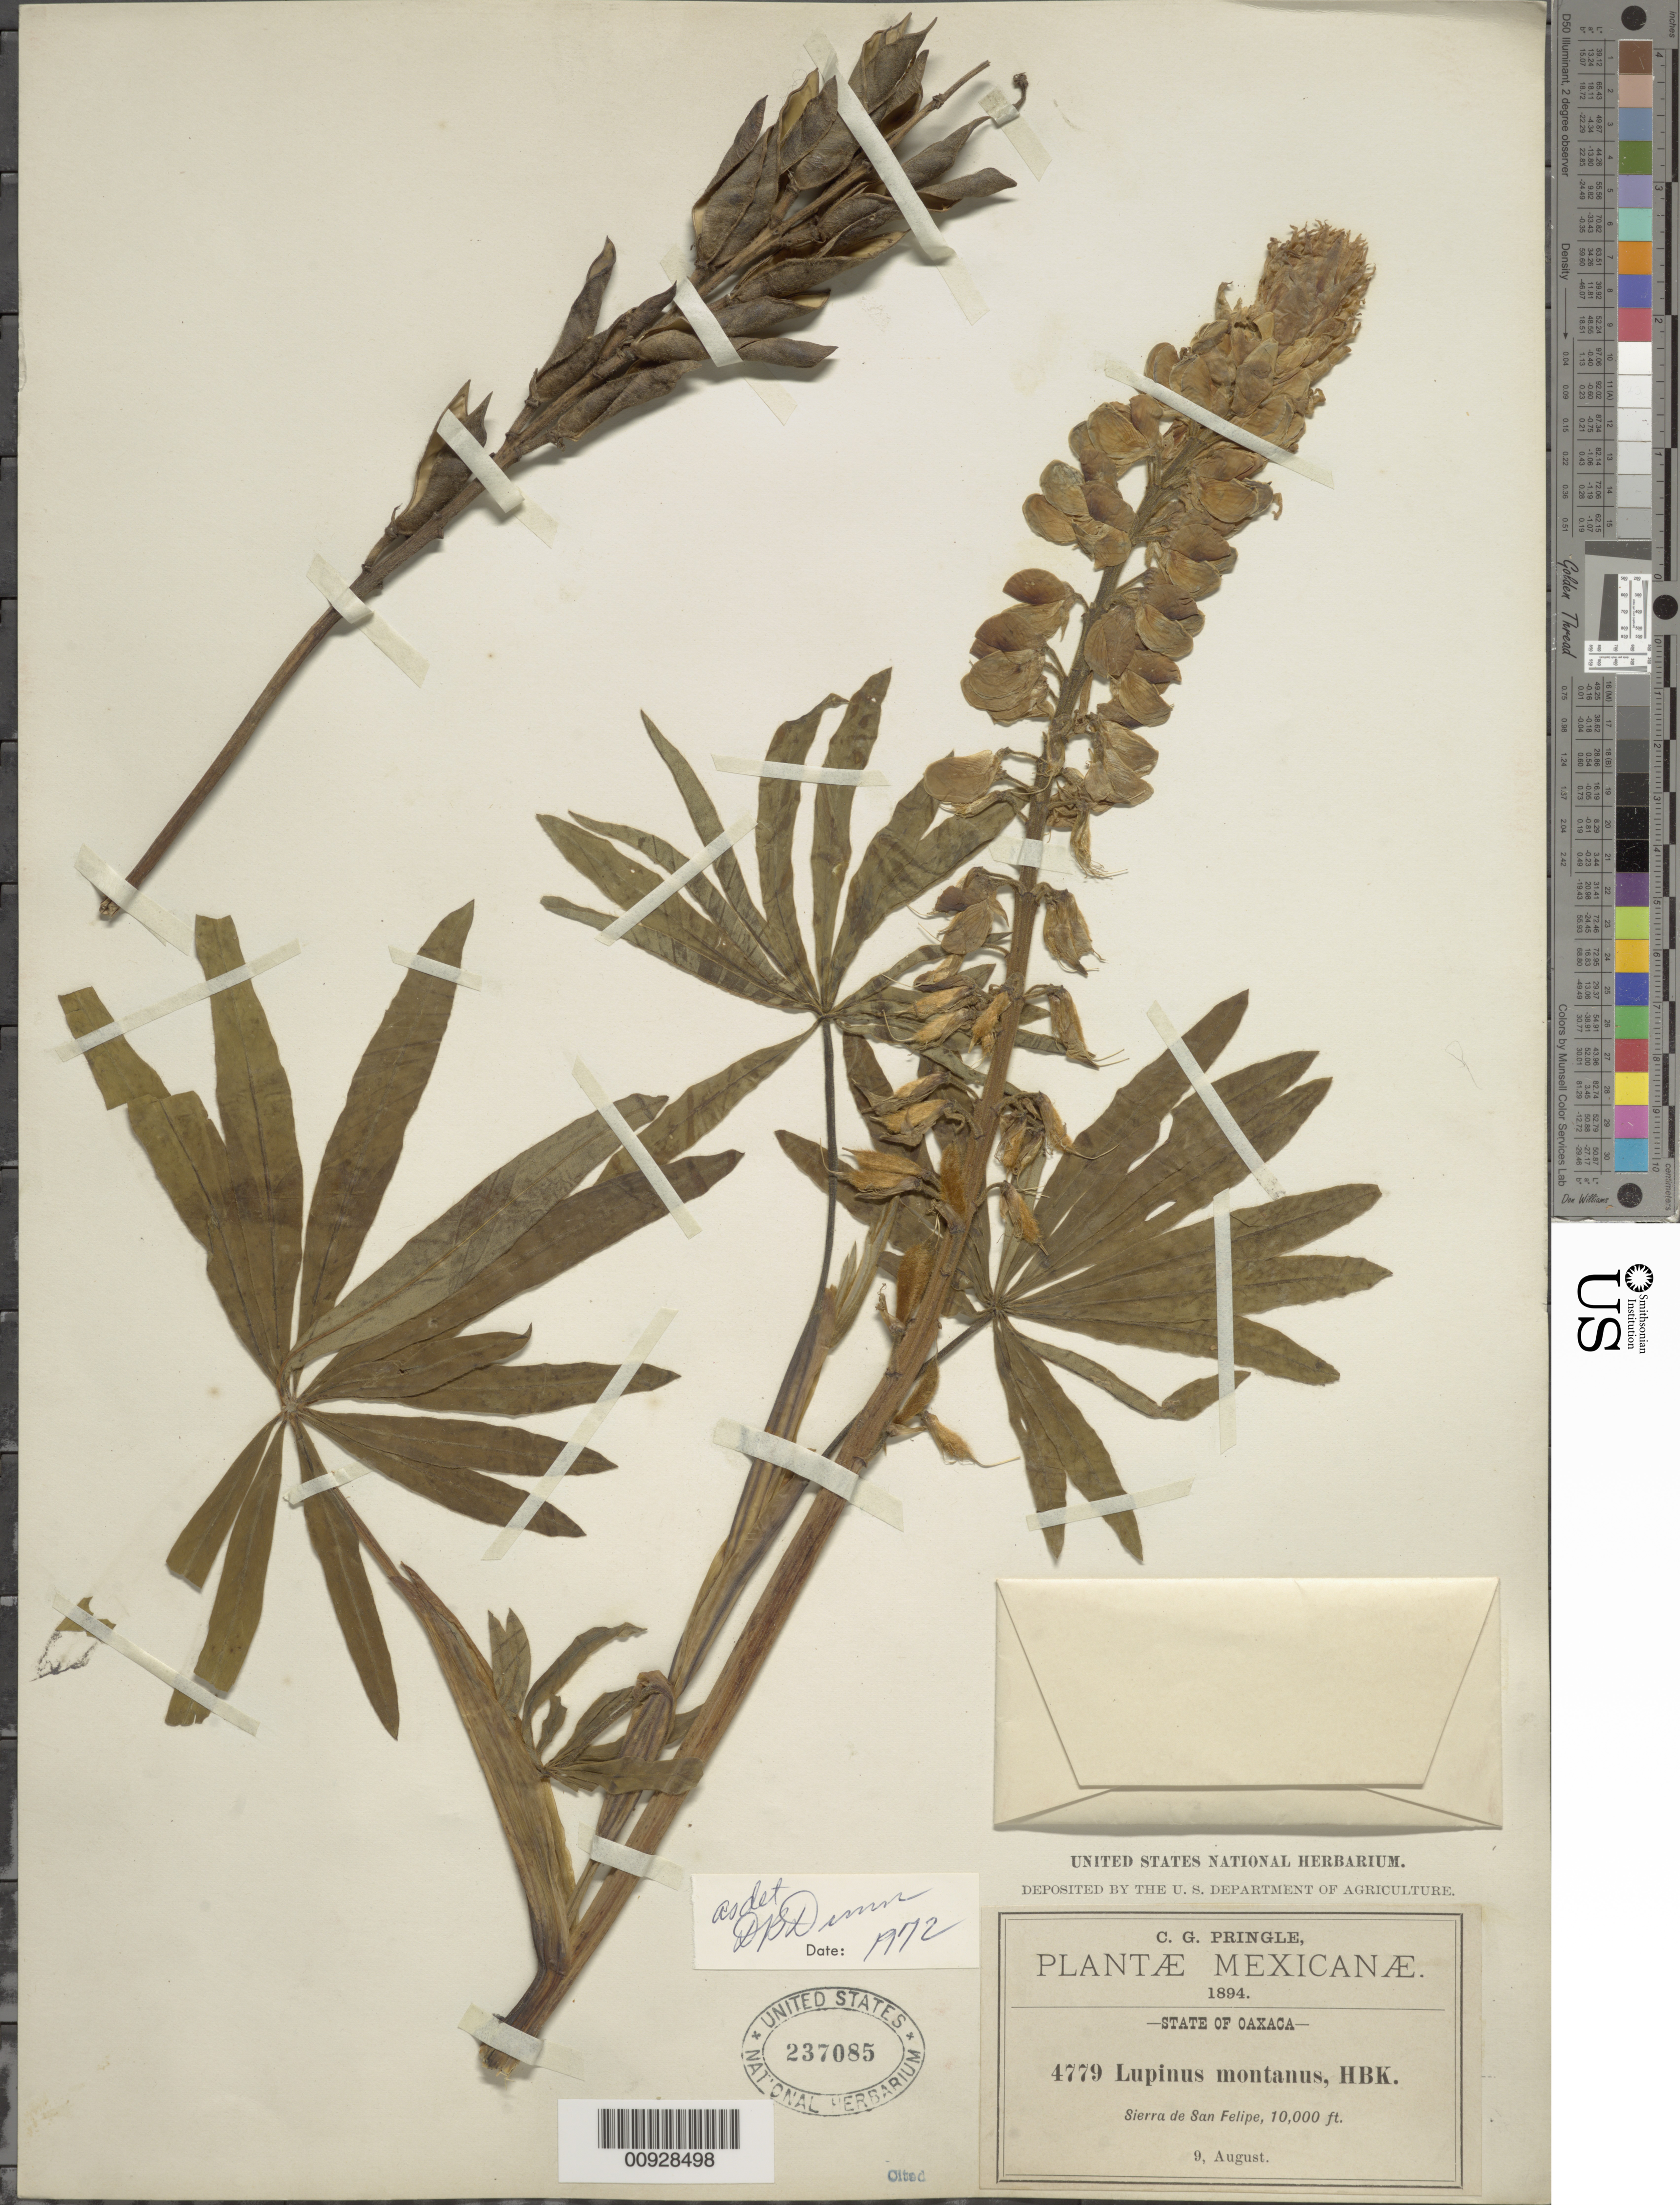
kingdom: Plantae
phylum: Tracheophyta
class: Magnoliopsida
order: Fabales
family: Fabaceae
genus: Lupinus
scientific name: Lupinus montanus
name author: Kunth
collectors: C. G. Pringle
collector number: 4779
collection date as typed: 09 Aug 1894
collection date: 1894-08-09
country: Mexico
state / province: Oaxaca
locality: Sierra de San Felipe, State of Oaxaca.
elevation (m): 3048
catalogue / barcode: US 237085